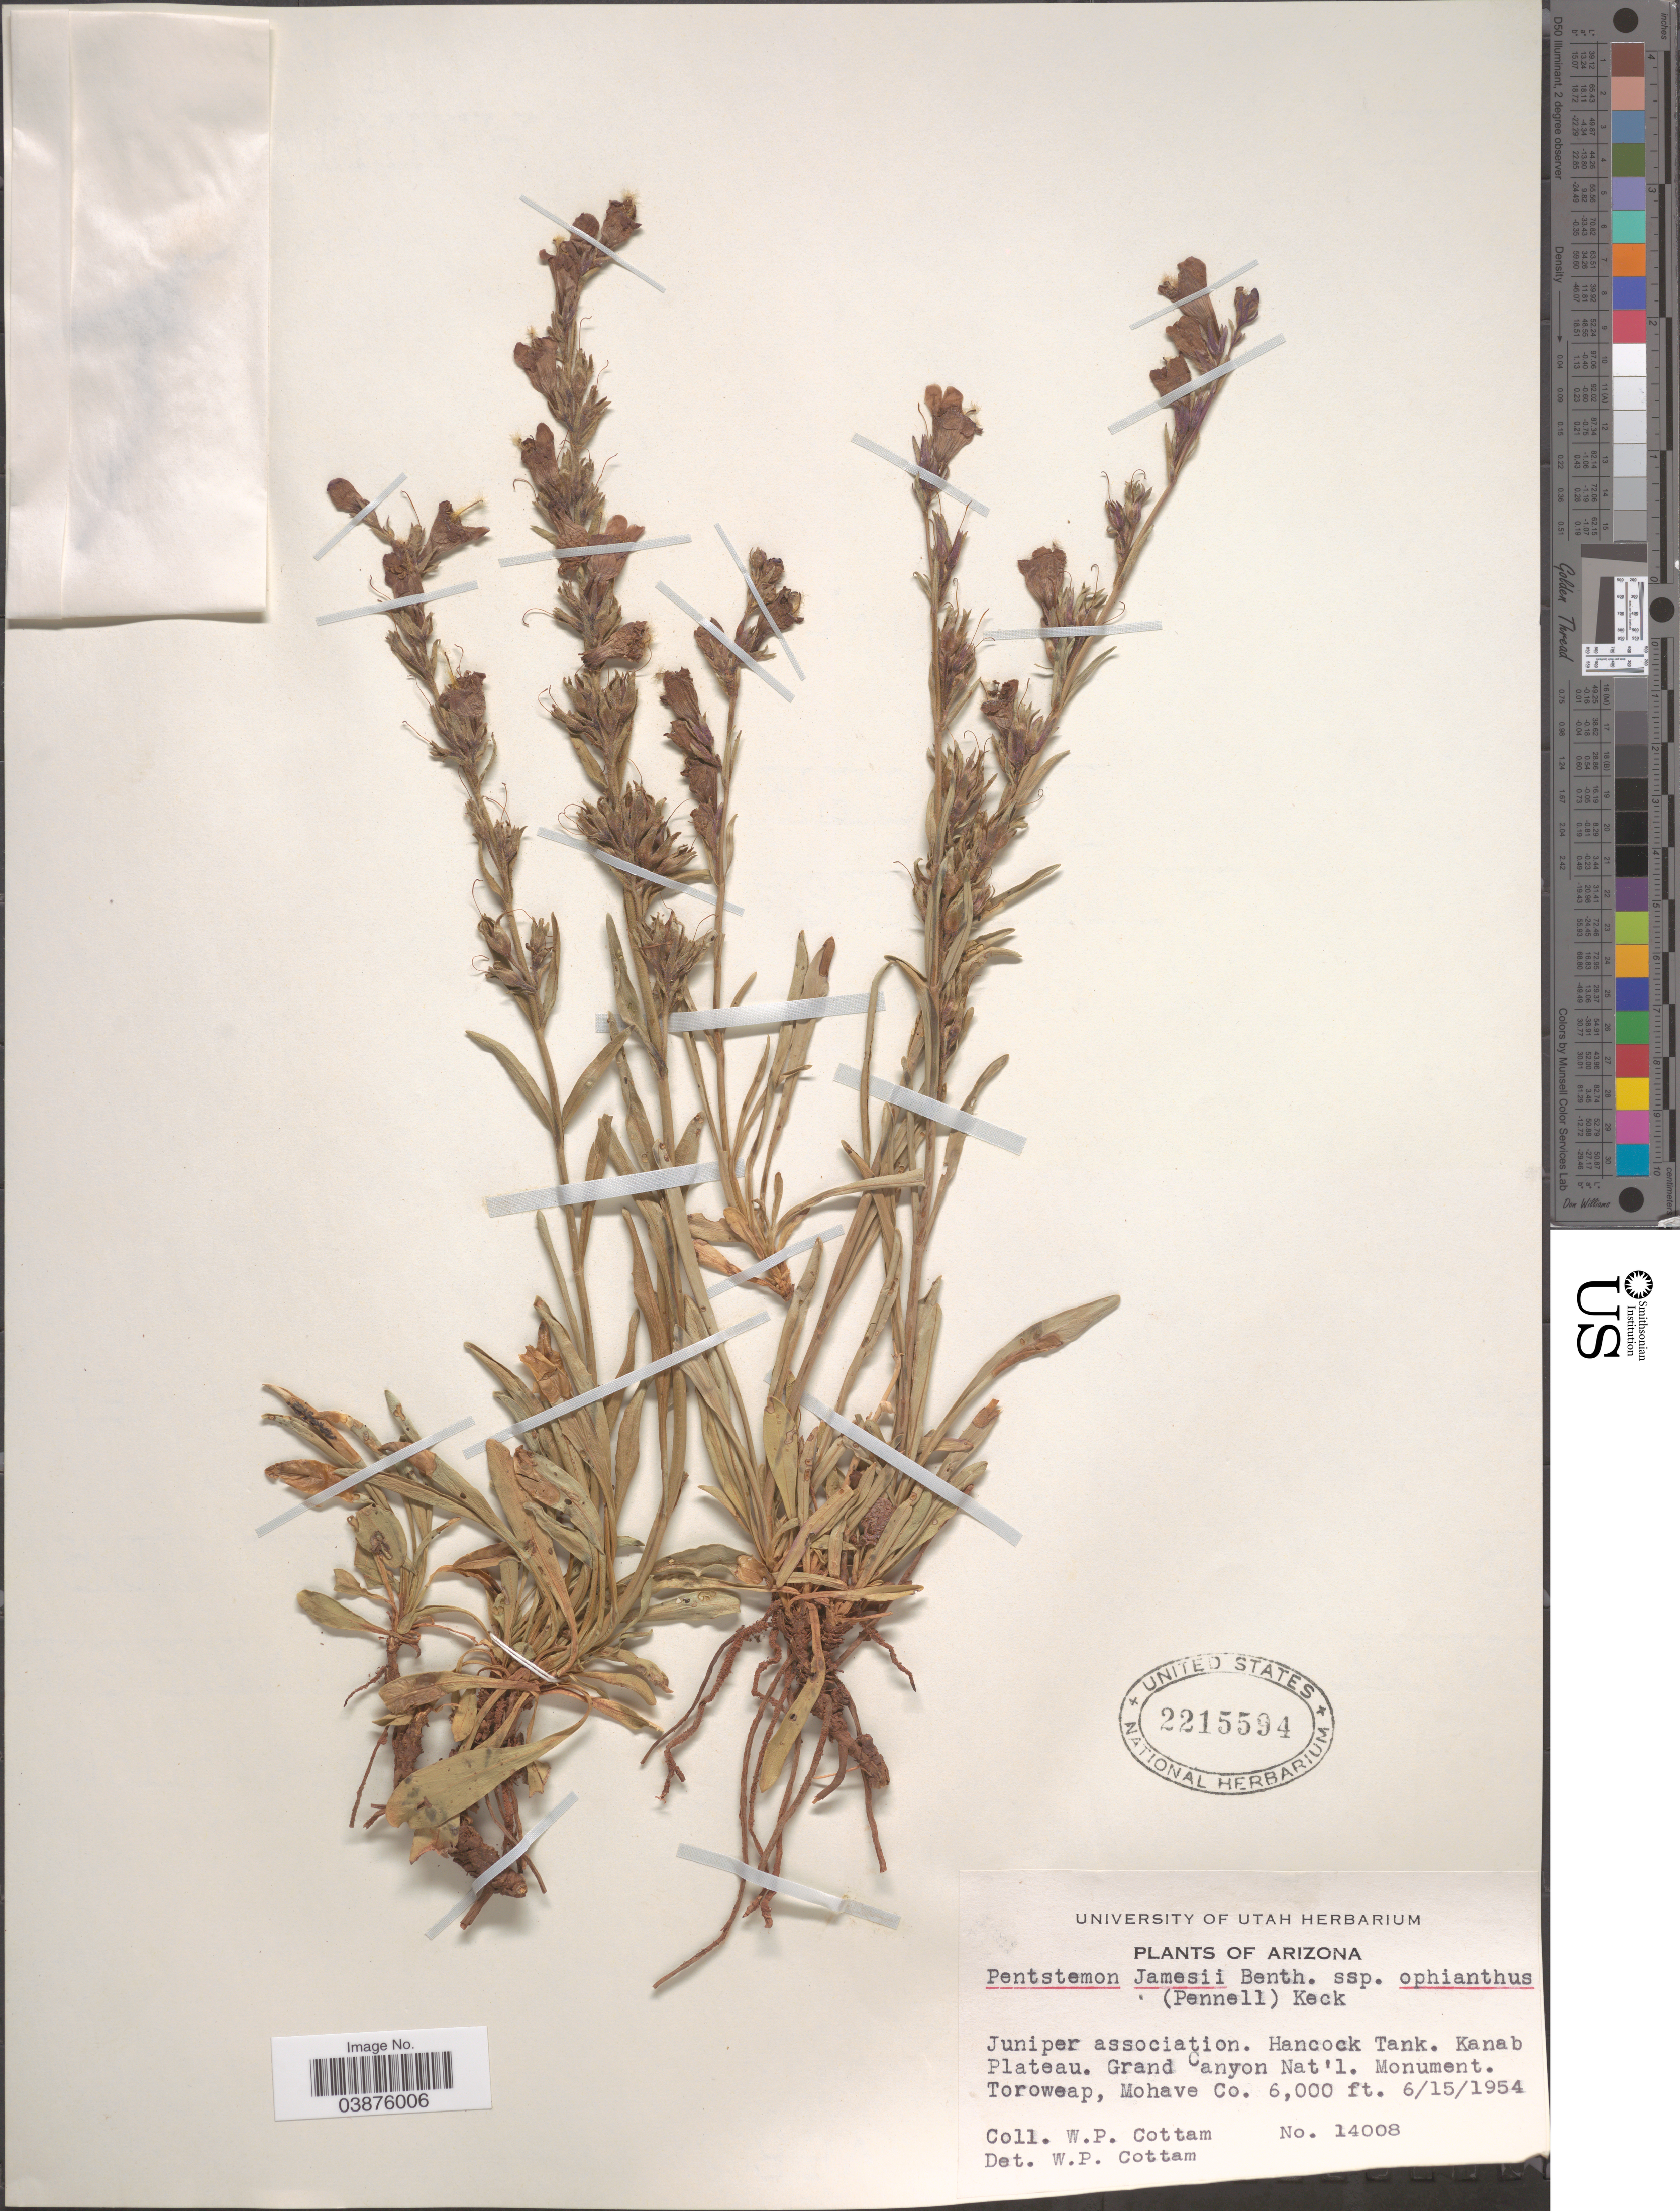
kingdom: Plantae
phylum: Tracheophyta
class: Magnoliopsida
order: Lamiales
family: Plantaginaceae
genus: Penstemon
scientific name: Penstemon jamesii subsp. ophianthus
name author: (Pennell) D.D. Keck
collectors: W. Cottam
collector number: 14008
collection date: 1954-06-15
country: United States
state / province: Arizona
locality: Juniper association. Hancock Tank. Kanab Plateau. Grand Canyon Nat'l. Monument. Toroweap, Mohave Co.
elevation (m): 1829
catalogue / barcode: US 2215594